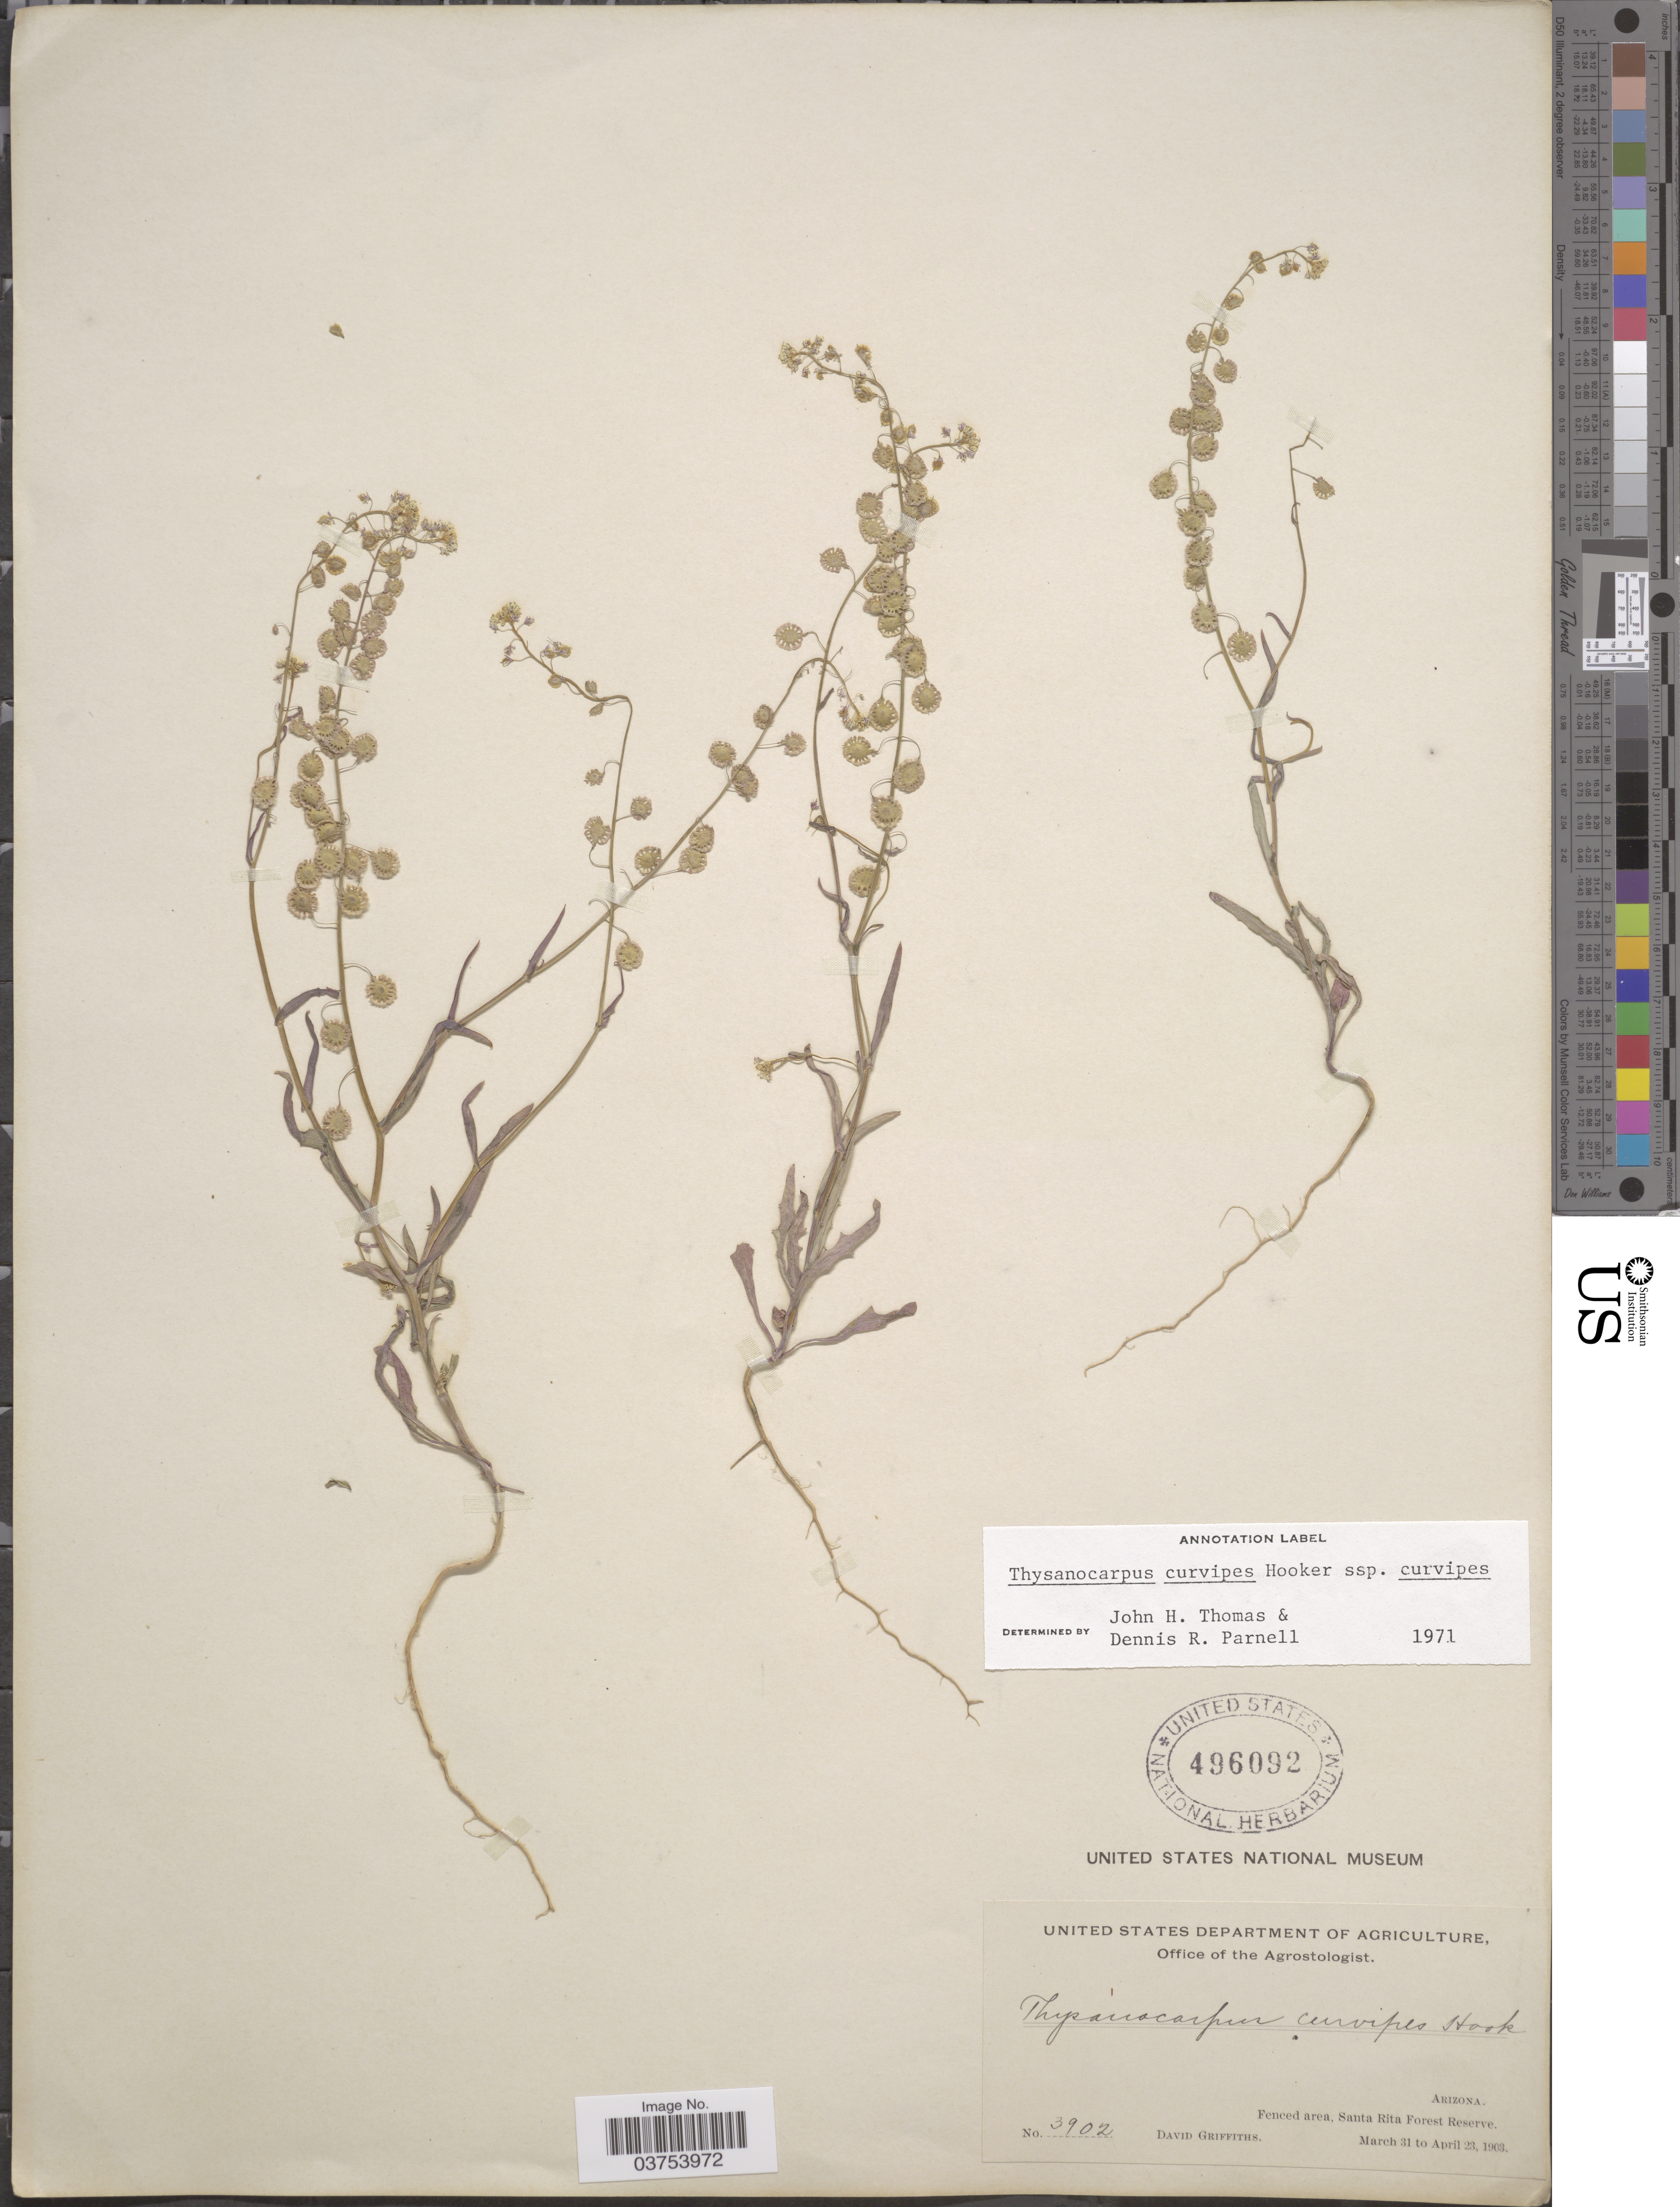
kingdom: Plantae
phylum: Tracheophyta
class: Magnoliopsida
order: Brassicales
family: Brassicaceae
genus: Thysanocarpus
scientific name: Thysanocarpus curvipes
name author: Hook.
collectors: D. Griffiths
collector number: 3902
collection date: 1903-03-31/1903-04-23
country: United States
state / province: Arizona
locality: Fenced area, Santa Rita Forest Reserve.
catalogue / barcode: US 496092